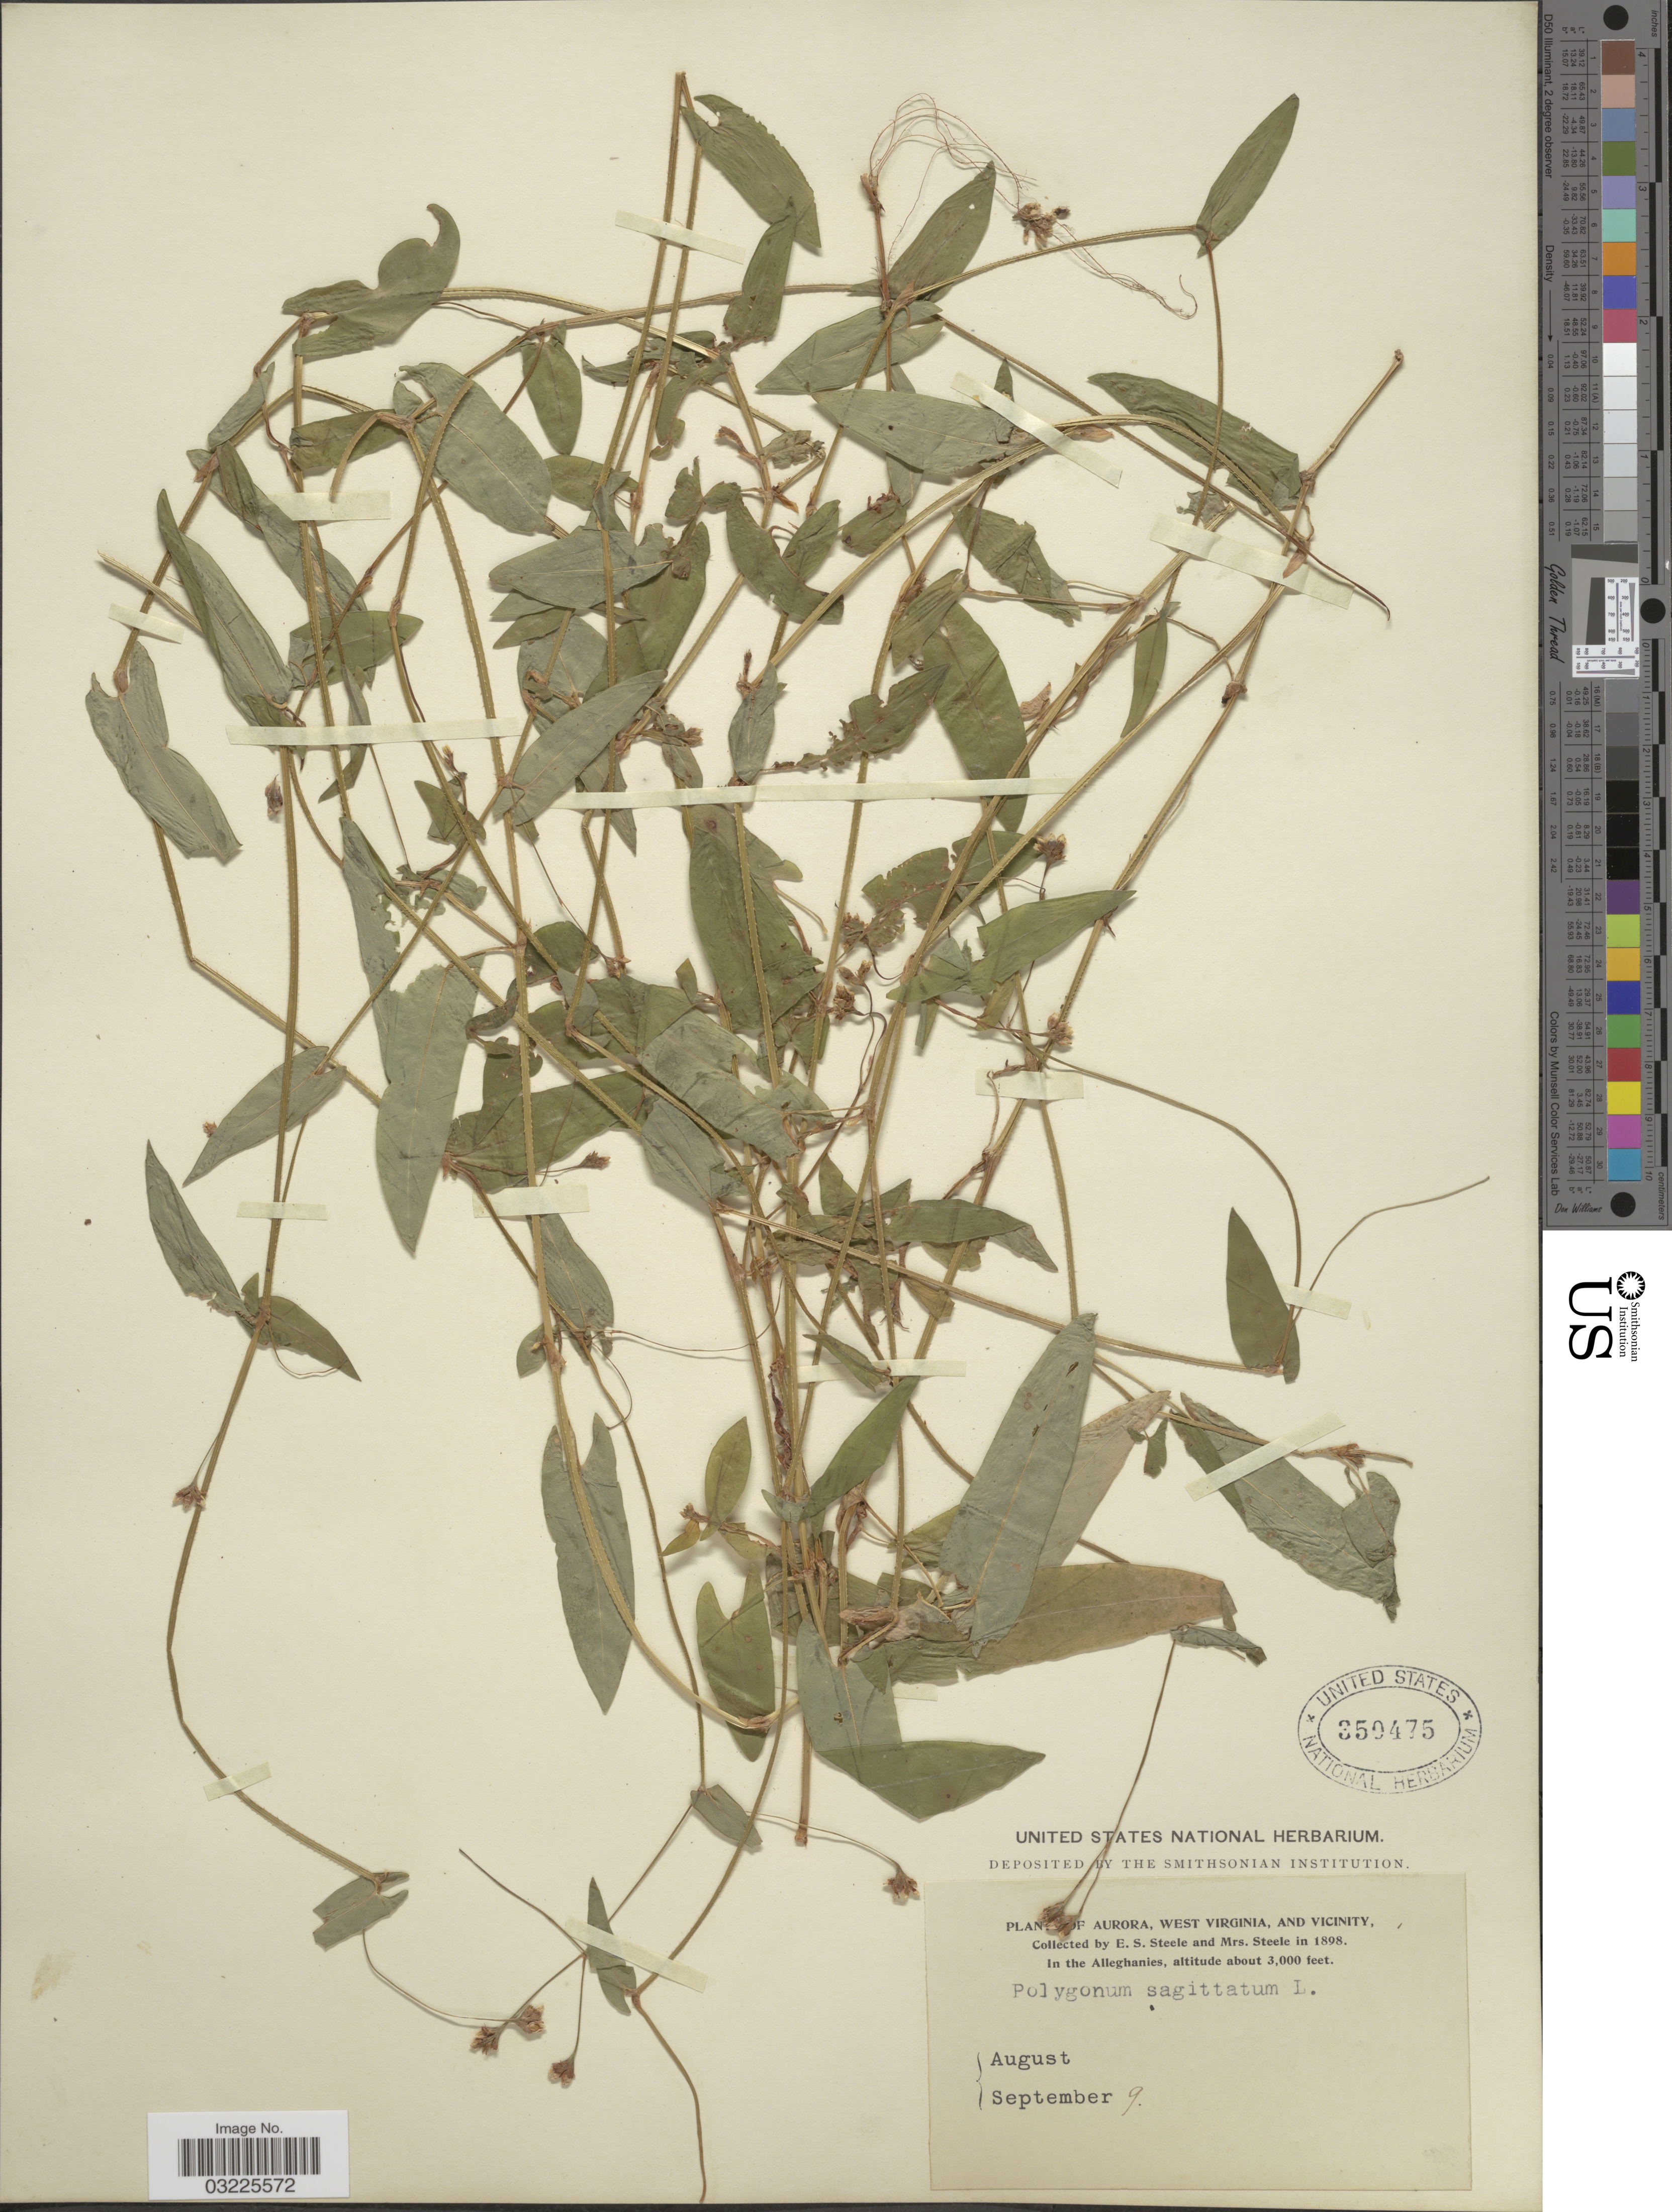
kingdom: Plantae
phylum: Tracheophyta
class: Magnoliopsida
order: Caryophyllales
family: Polygonaceae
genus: Persicaria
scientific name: Persicaria sagittata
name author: (L.) H. Gross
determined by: Atha, D. E.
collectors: E. Steele & Mrs. E. S. Steele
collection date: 1898-09-09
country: United States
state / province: West Virginia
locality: Aurora and vicinity. In the Alleghanies.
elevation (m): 914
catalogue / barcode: US 350475